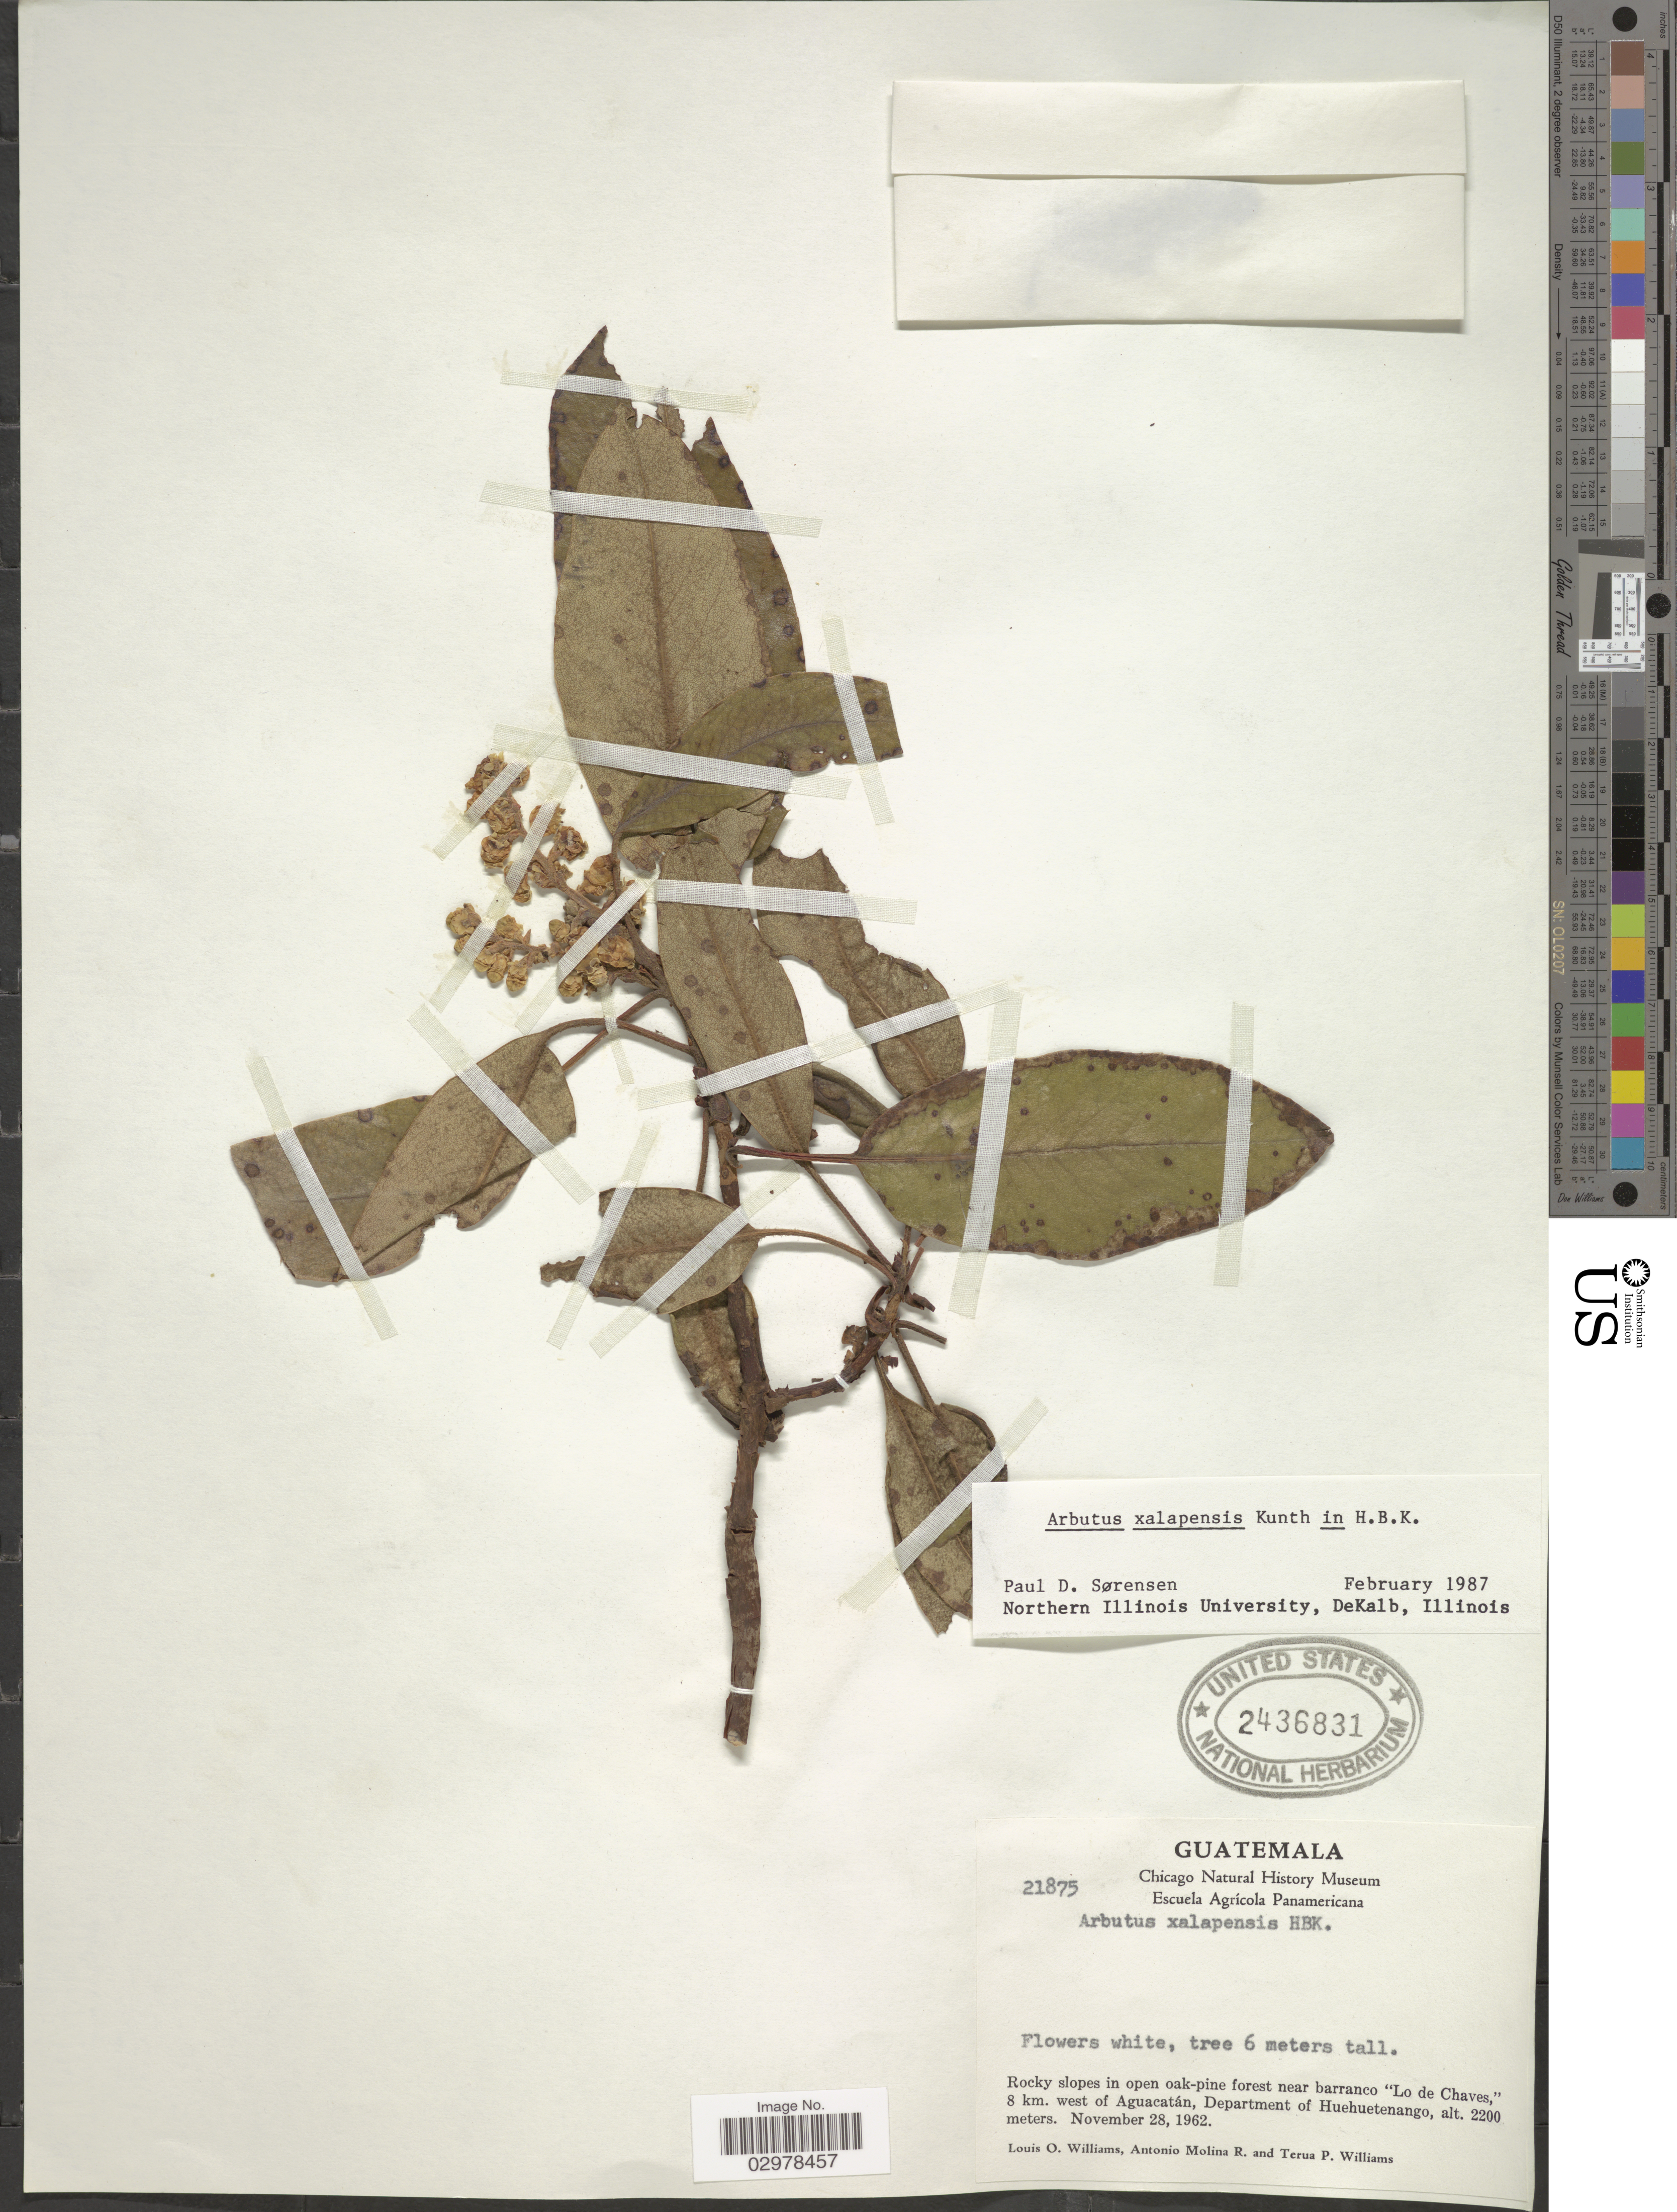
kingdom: Plantae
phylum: Tracheophyta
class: Magnoliopsida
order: Ericales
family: Ericaceae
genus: Arbutus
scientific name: Arbutus xalapensis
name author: Kunth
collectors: L. O. Williams, A. Molina R. & T. Williams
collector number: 21875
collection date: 1962-11-28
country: Guatemala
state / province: Huehuetenango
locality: Rocky slopes in open oak-pine forest near barranco "Lo de Chaves", 8 km. west of Aguacatán, Department of Huehuetenango.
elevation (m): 2200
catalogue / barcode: US 2436831